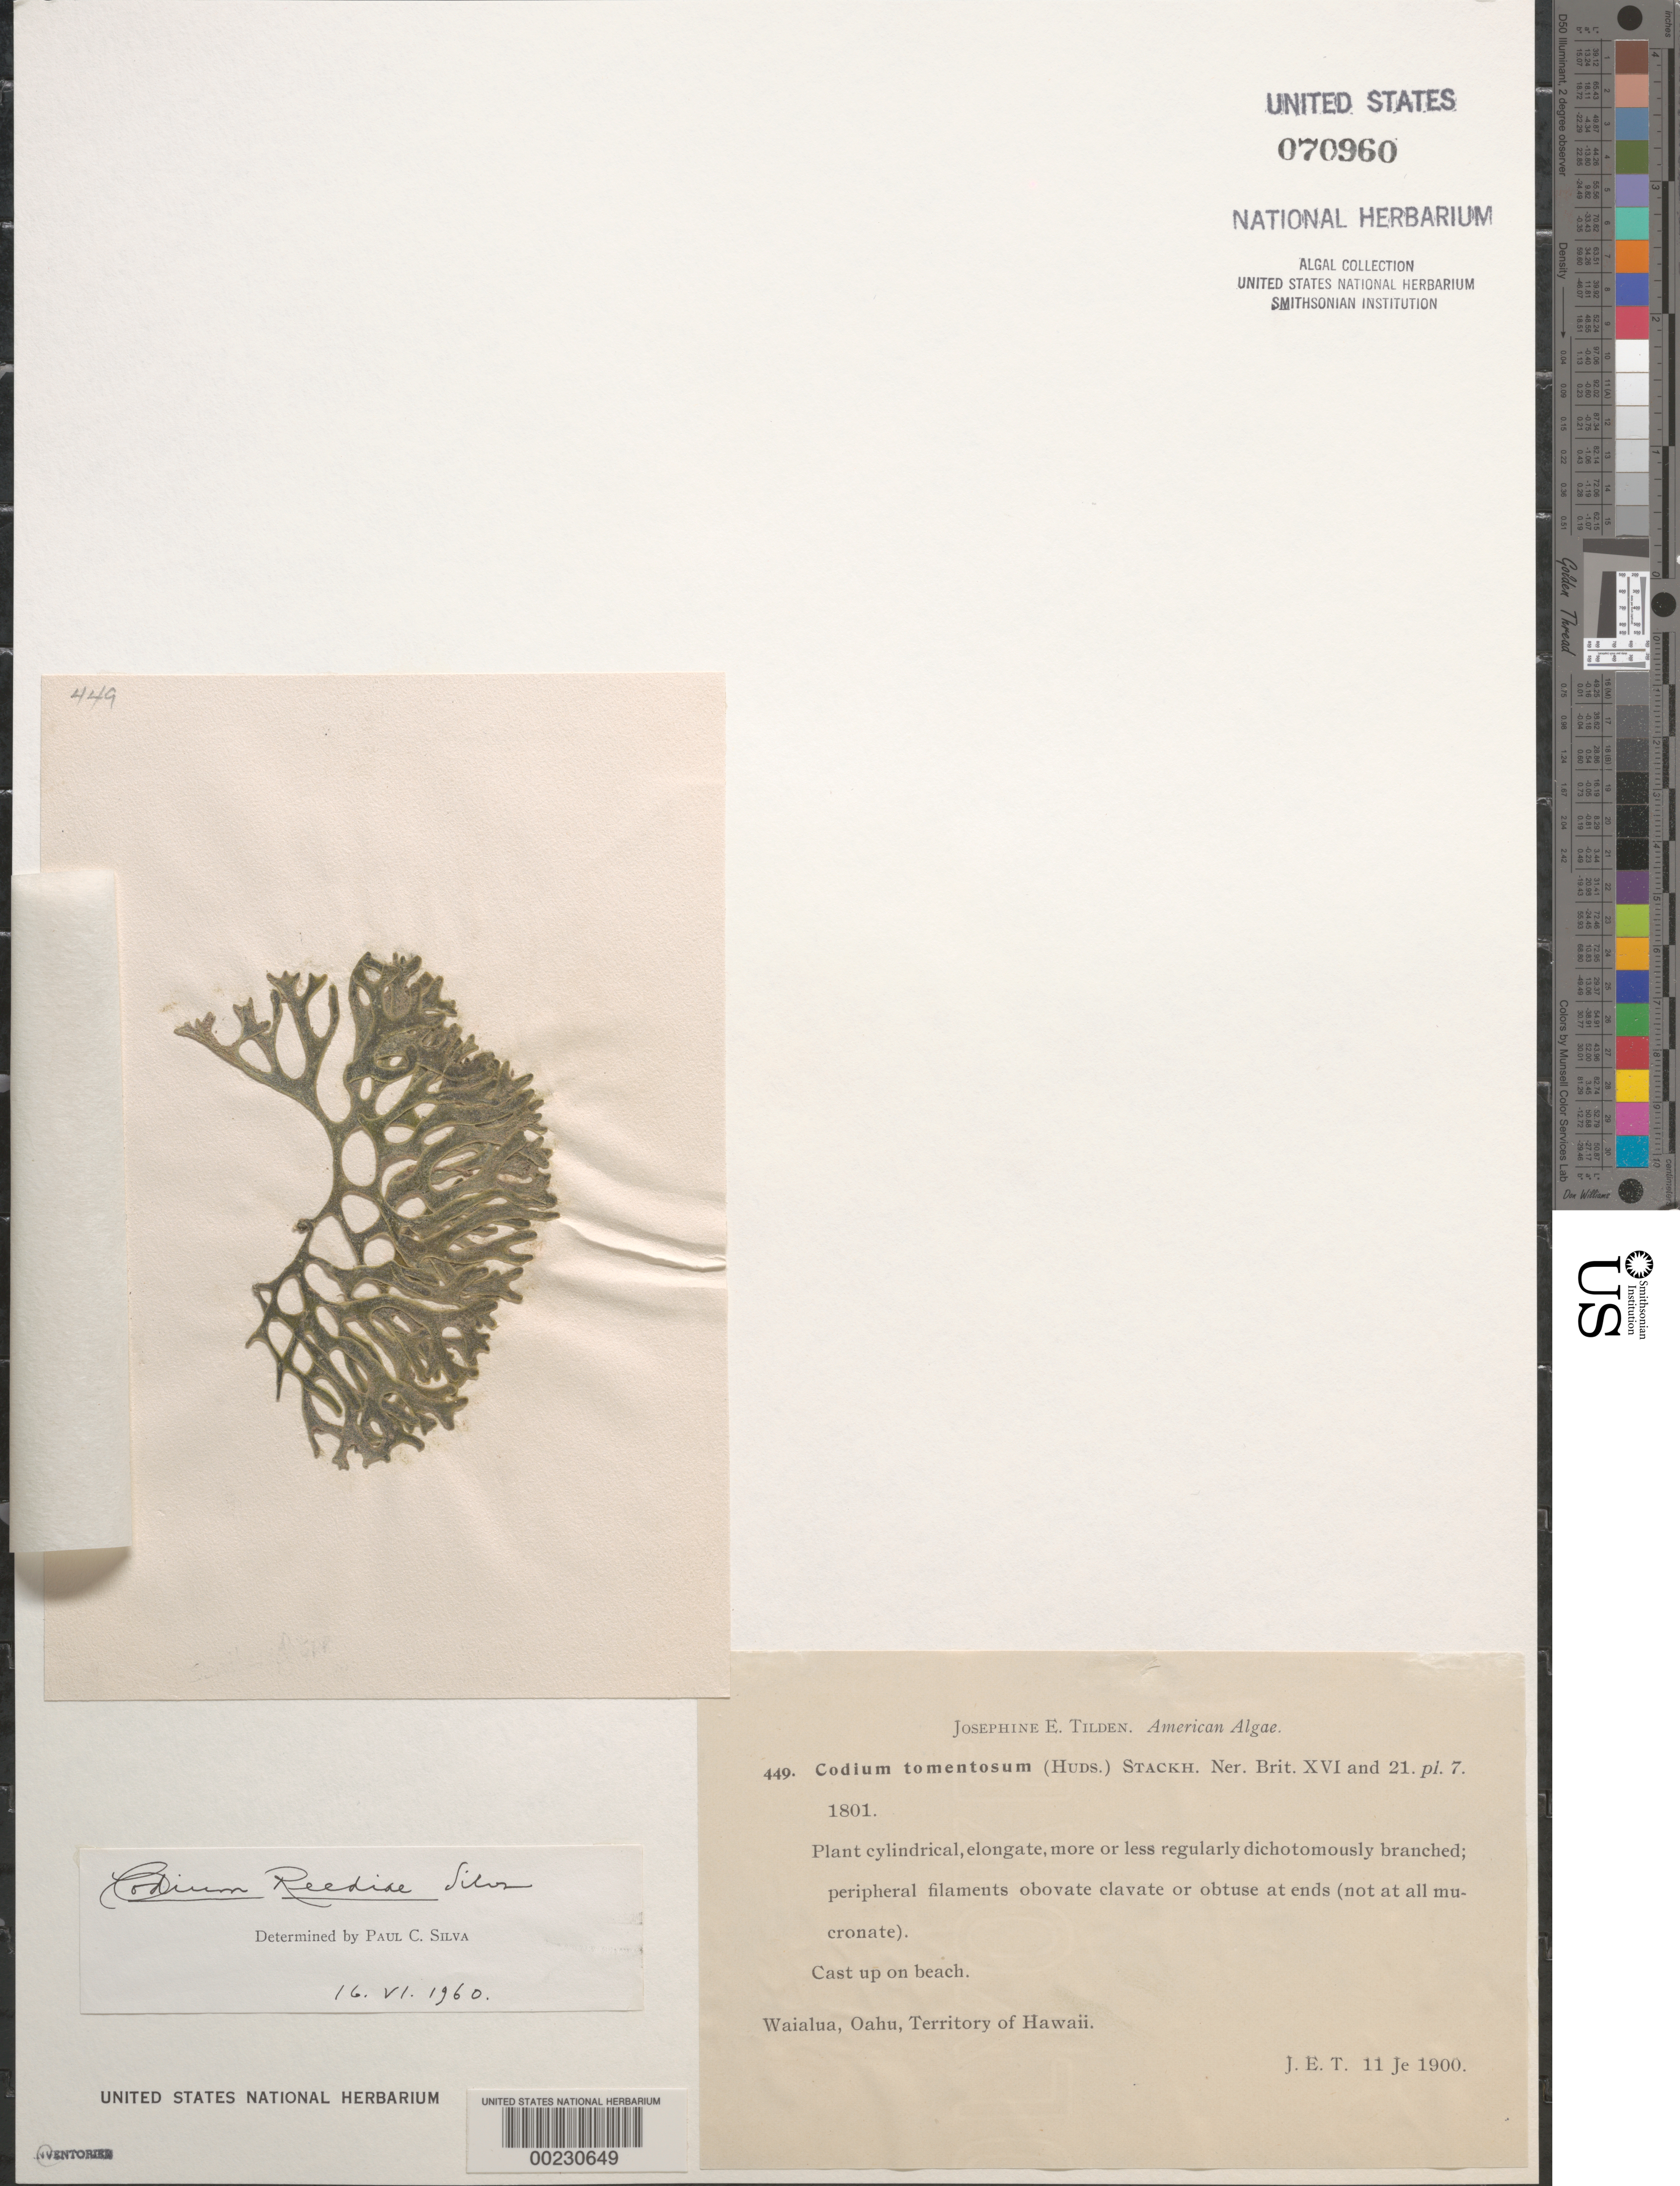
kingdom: Plantae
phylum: Chlorophyta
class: Ulvophyceae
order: Bryopsidales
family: Codiaceae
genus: Codium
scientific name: Codium reediae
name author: P.C. Silva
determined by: Silva, P. C.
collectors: J. E. Tilden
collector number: JET 449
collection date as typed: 11 Jun 1900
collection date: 1900-06-11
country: United States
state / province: Hawaii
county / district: Honolulu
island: Oahu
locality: Waialua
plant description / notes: Tilden, American Algae, as Codium tomentosum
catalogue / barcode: US 70960